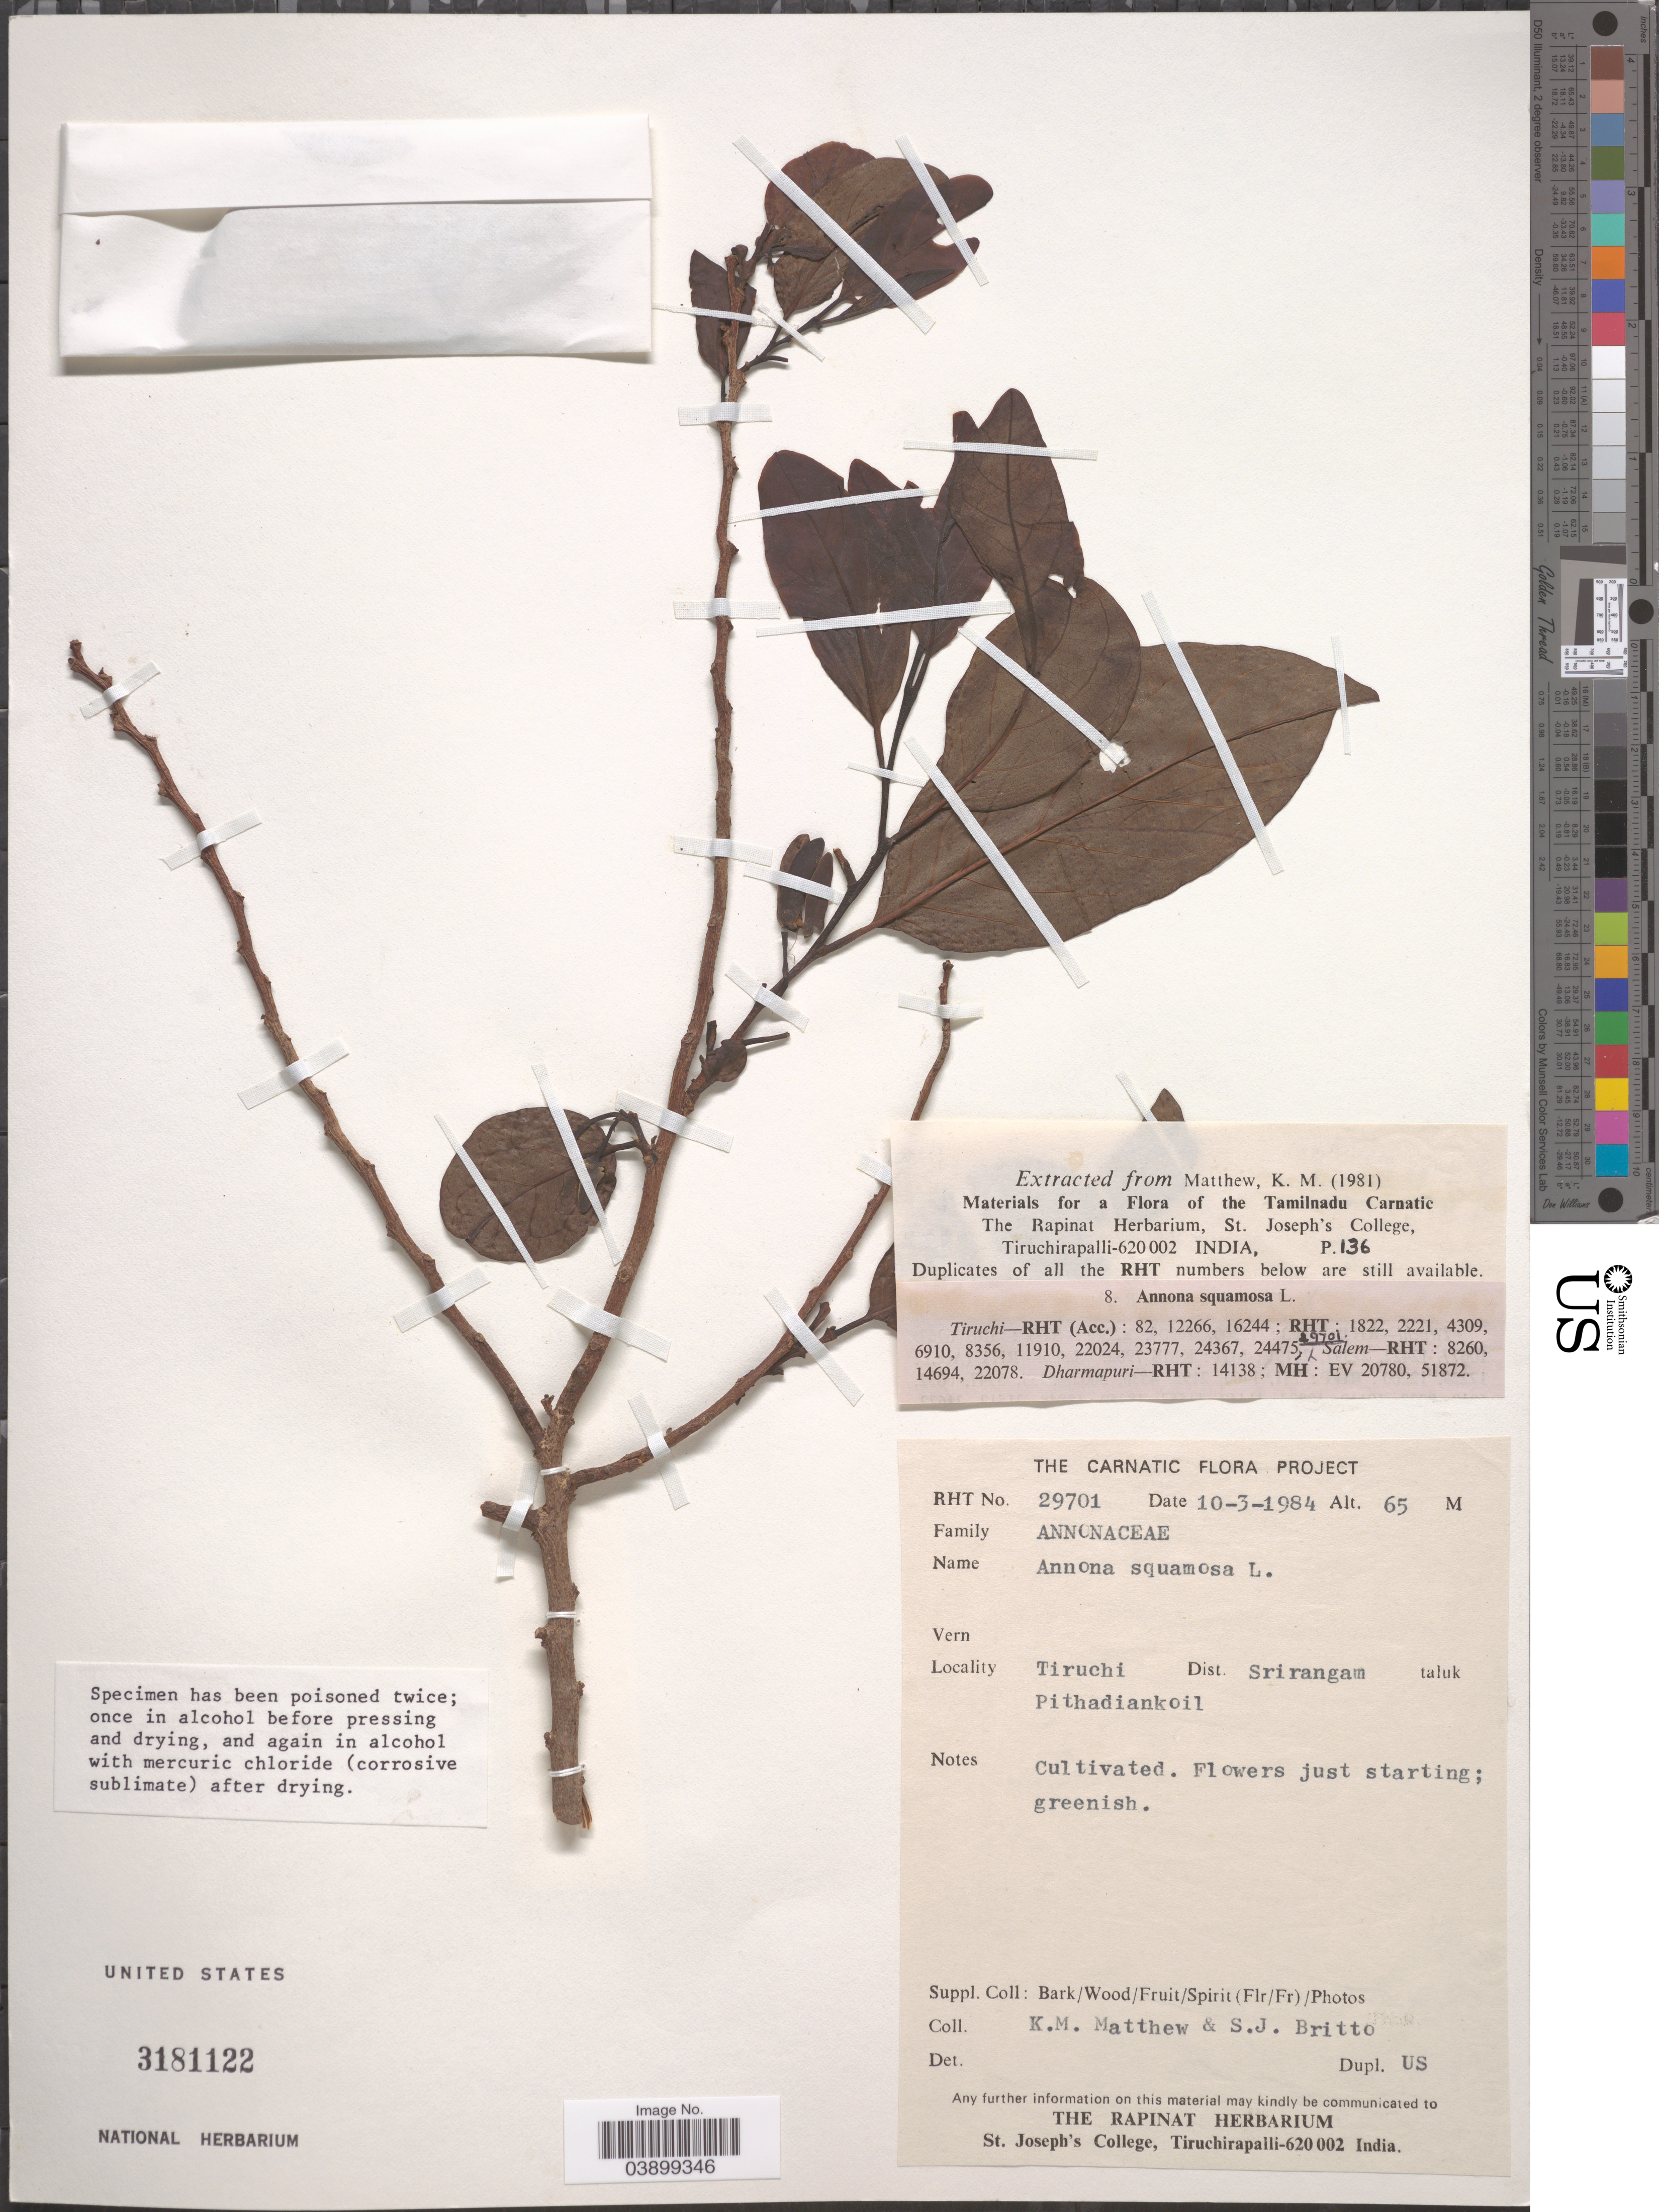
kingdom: Plantae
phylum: Tracheophyta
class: Magnoliopsida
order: Magnoliales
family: Annonaceae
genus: Annona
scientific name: Annona squamosa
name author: L.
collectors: K. M. Matthew & S. J. Britto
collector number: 29701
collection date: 1984-03-10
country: India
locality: Tiruchi. Dist. Srirangam taluk. Pithadiankoil.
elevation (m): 65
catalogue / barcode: US 3181122